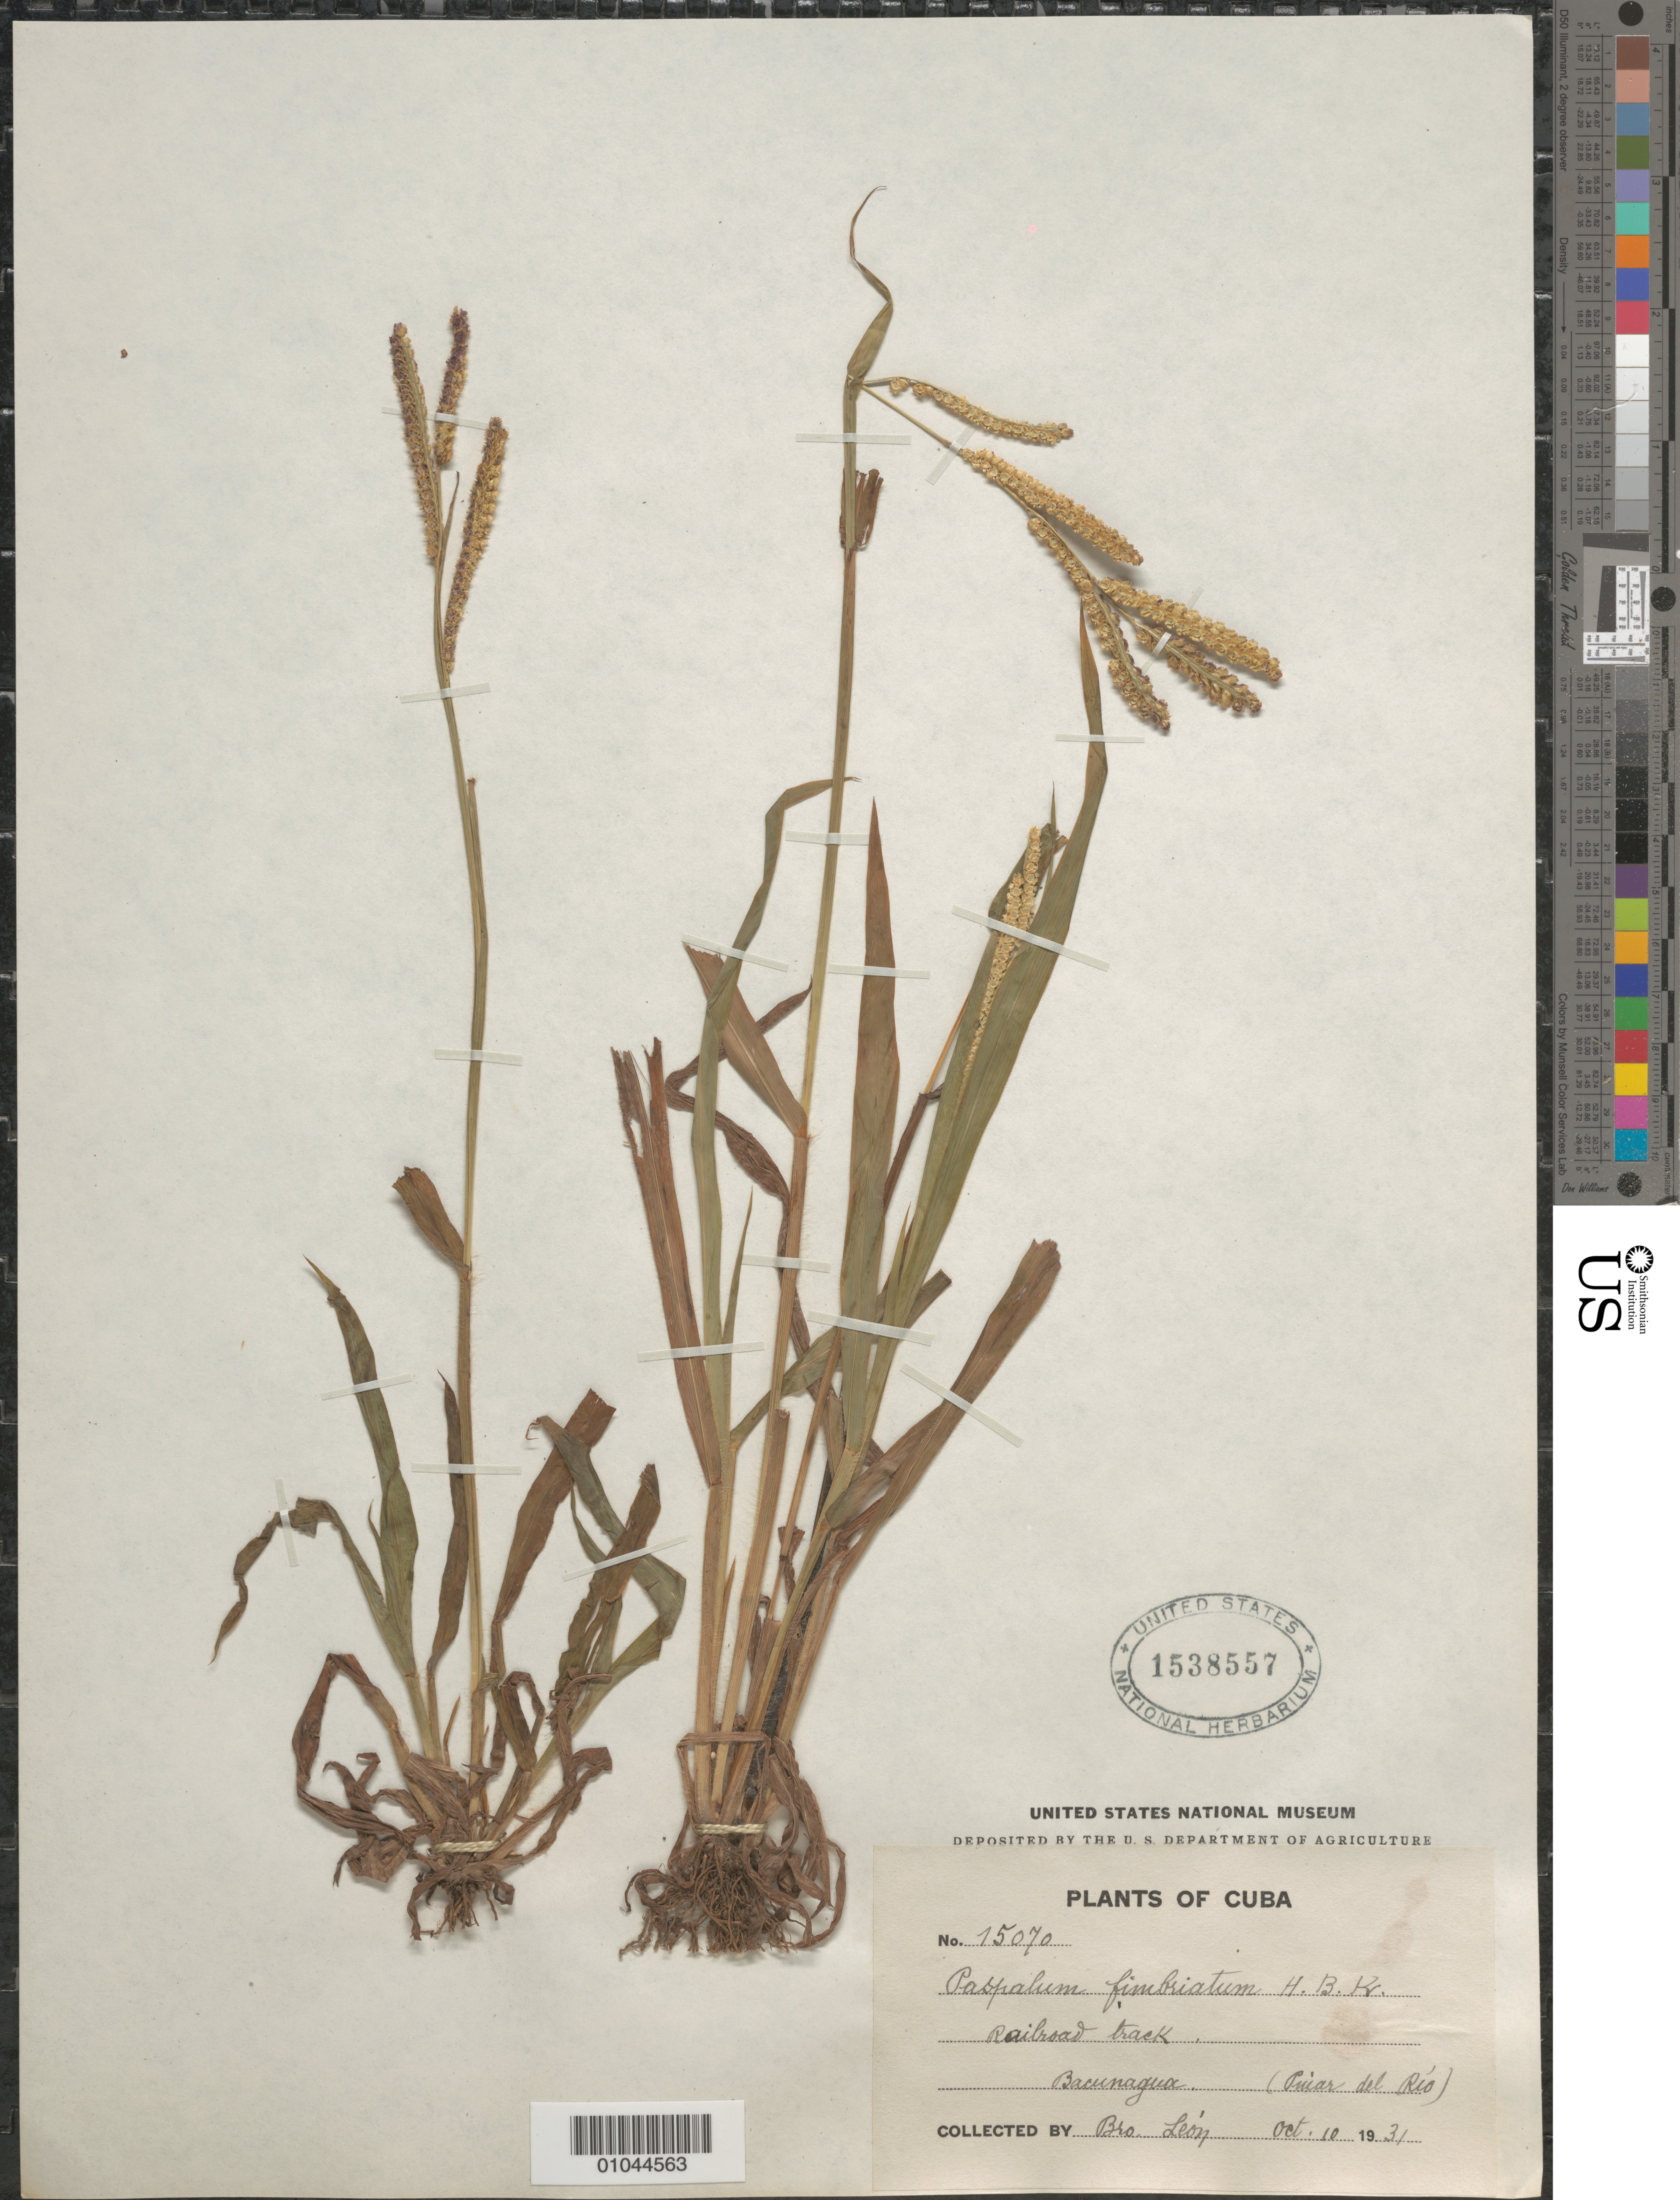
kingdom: Plantae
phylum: Tracheophyta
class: Liliopsida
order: Poales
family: Poaceae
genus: Paspalum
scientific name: Paspalum fimbriatum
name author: Kunth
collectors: Bro. León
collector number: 15070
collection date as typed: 10 Oct 1931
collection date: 1931-10-10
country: Cuba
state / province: Pinar del Rio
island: Cuba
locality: Bacunagua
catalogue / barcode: US 1538557